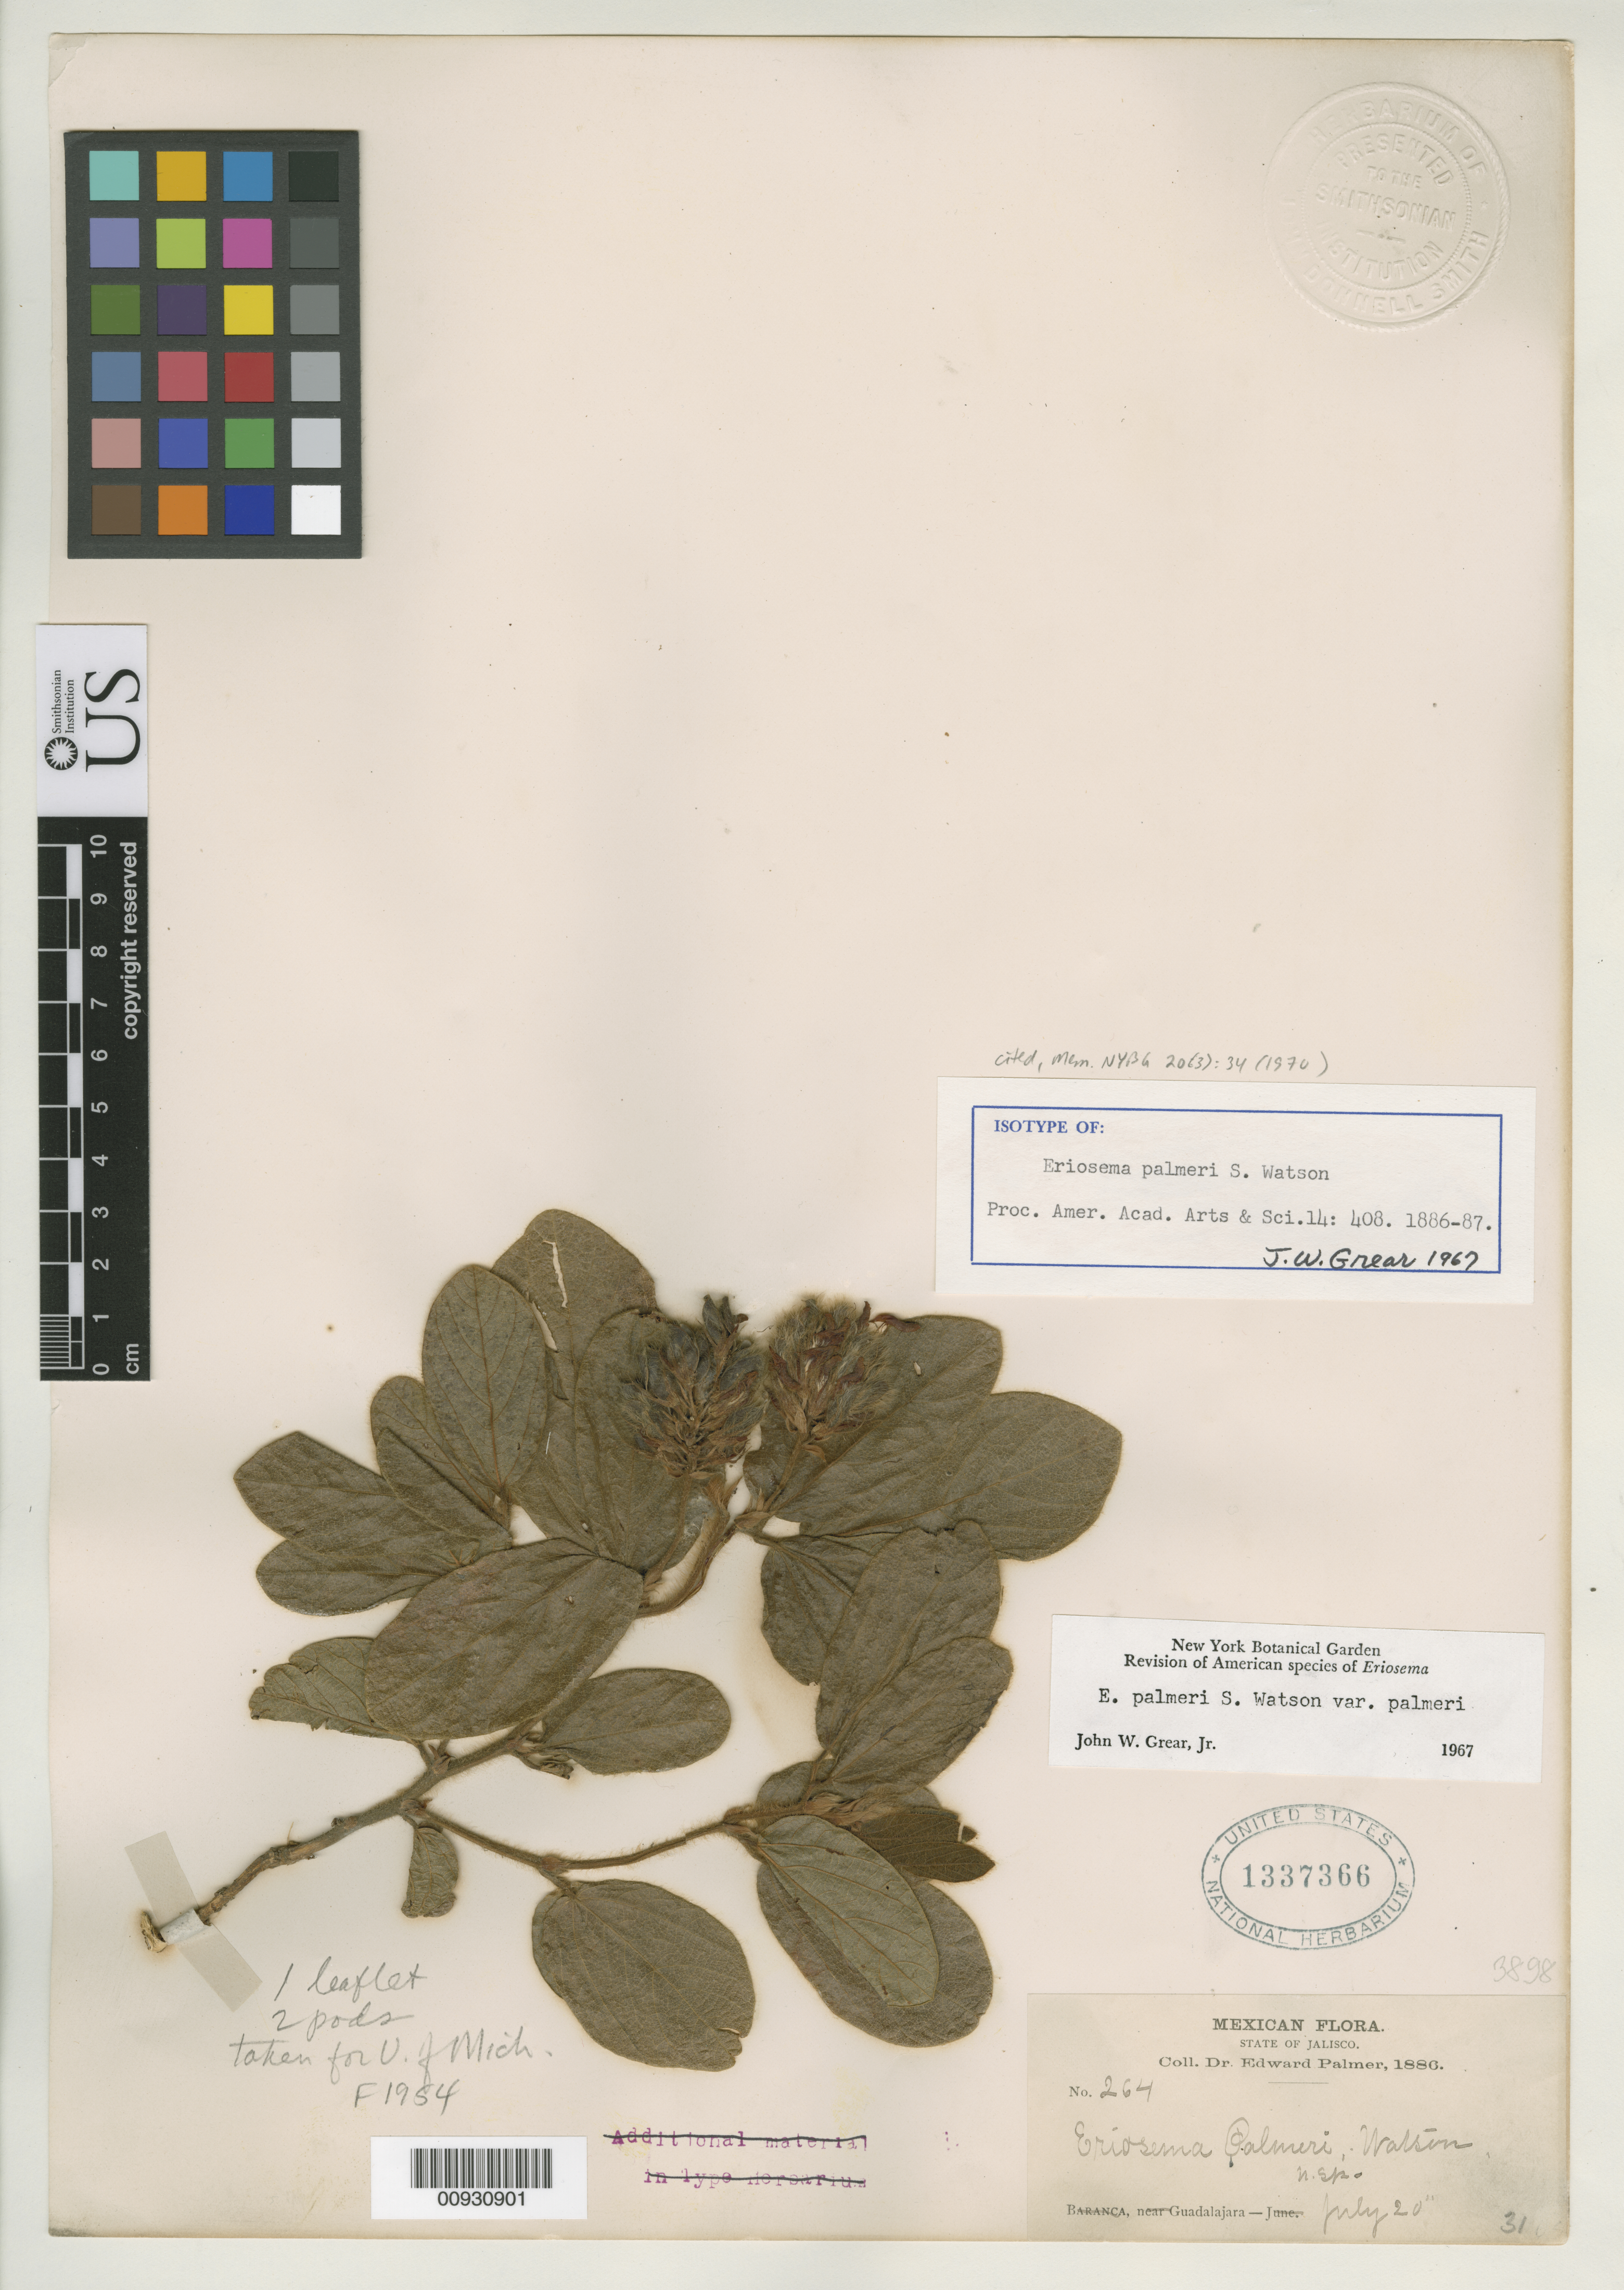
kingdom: Plantae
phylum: Tracheophyta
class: Magnoliopsida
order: Fabales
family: Fabaceae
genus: Eriosema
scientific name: Eriosema palmeri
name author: S. Watson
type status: Isotype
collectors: E. Palmer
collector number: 264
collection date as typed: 20 Jul 1886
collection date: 1886-07-20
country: Mexico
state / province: Jalisco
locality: Guadalajara.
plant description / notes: Cited by J.W. Grear, Mem. New York Bot. Gard. 20(3): 34 (1970).; Another sheet at US, 40212, labeled as Palmer 390 is annotated as "Type" in unknown hand but is dubiously type material.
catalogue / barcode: US 1337366